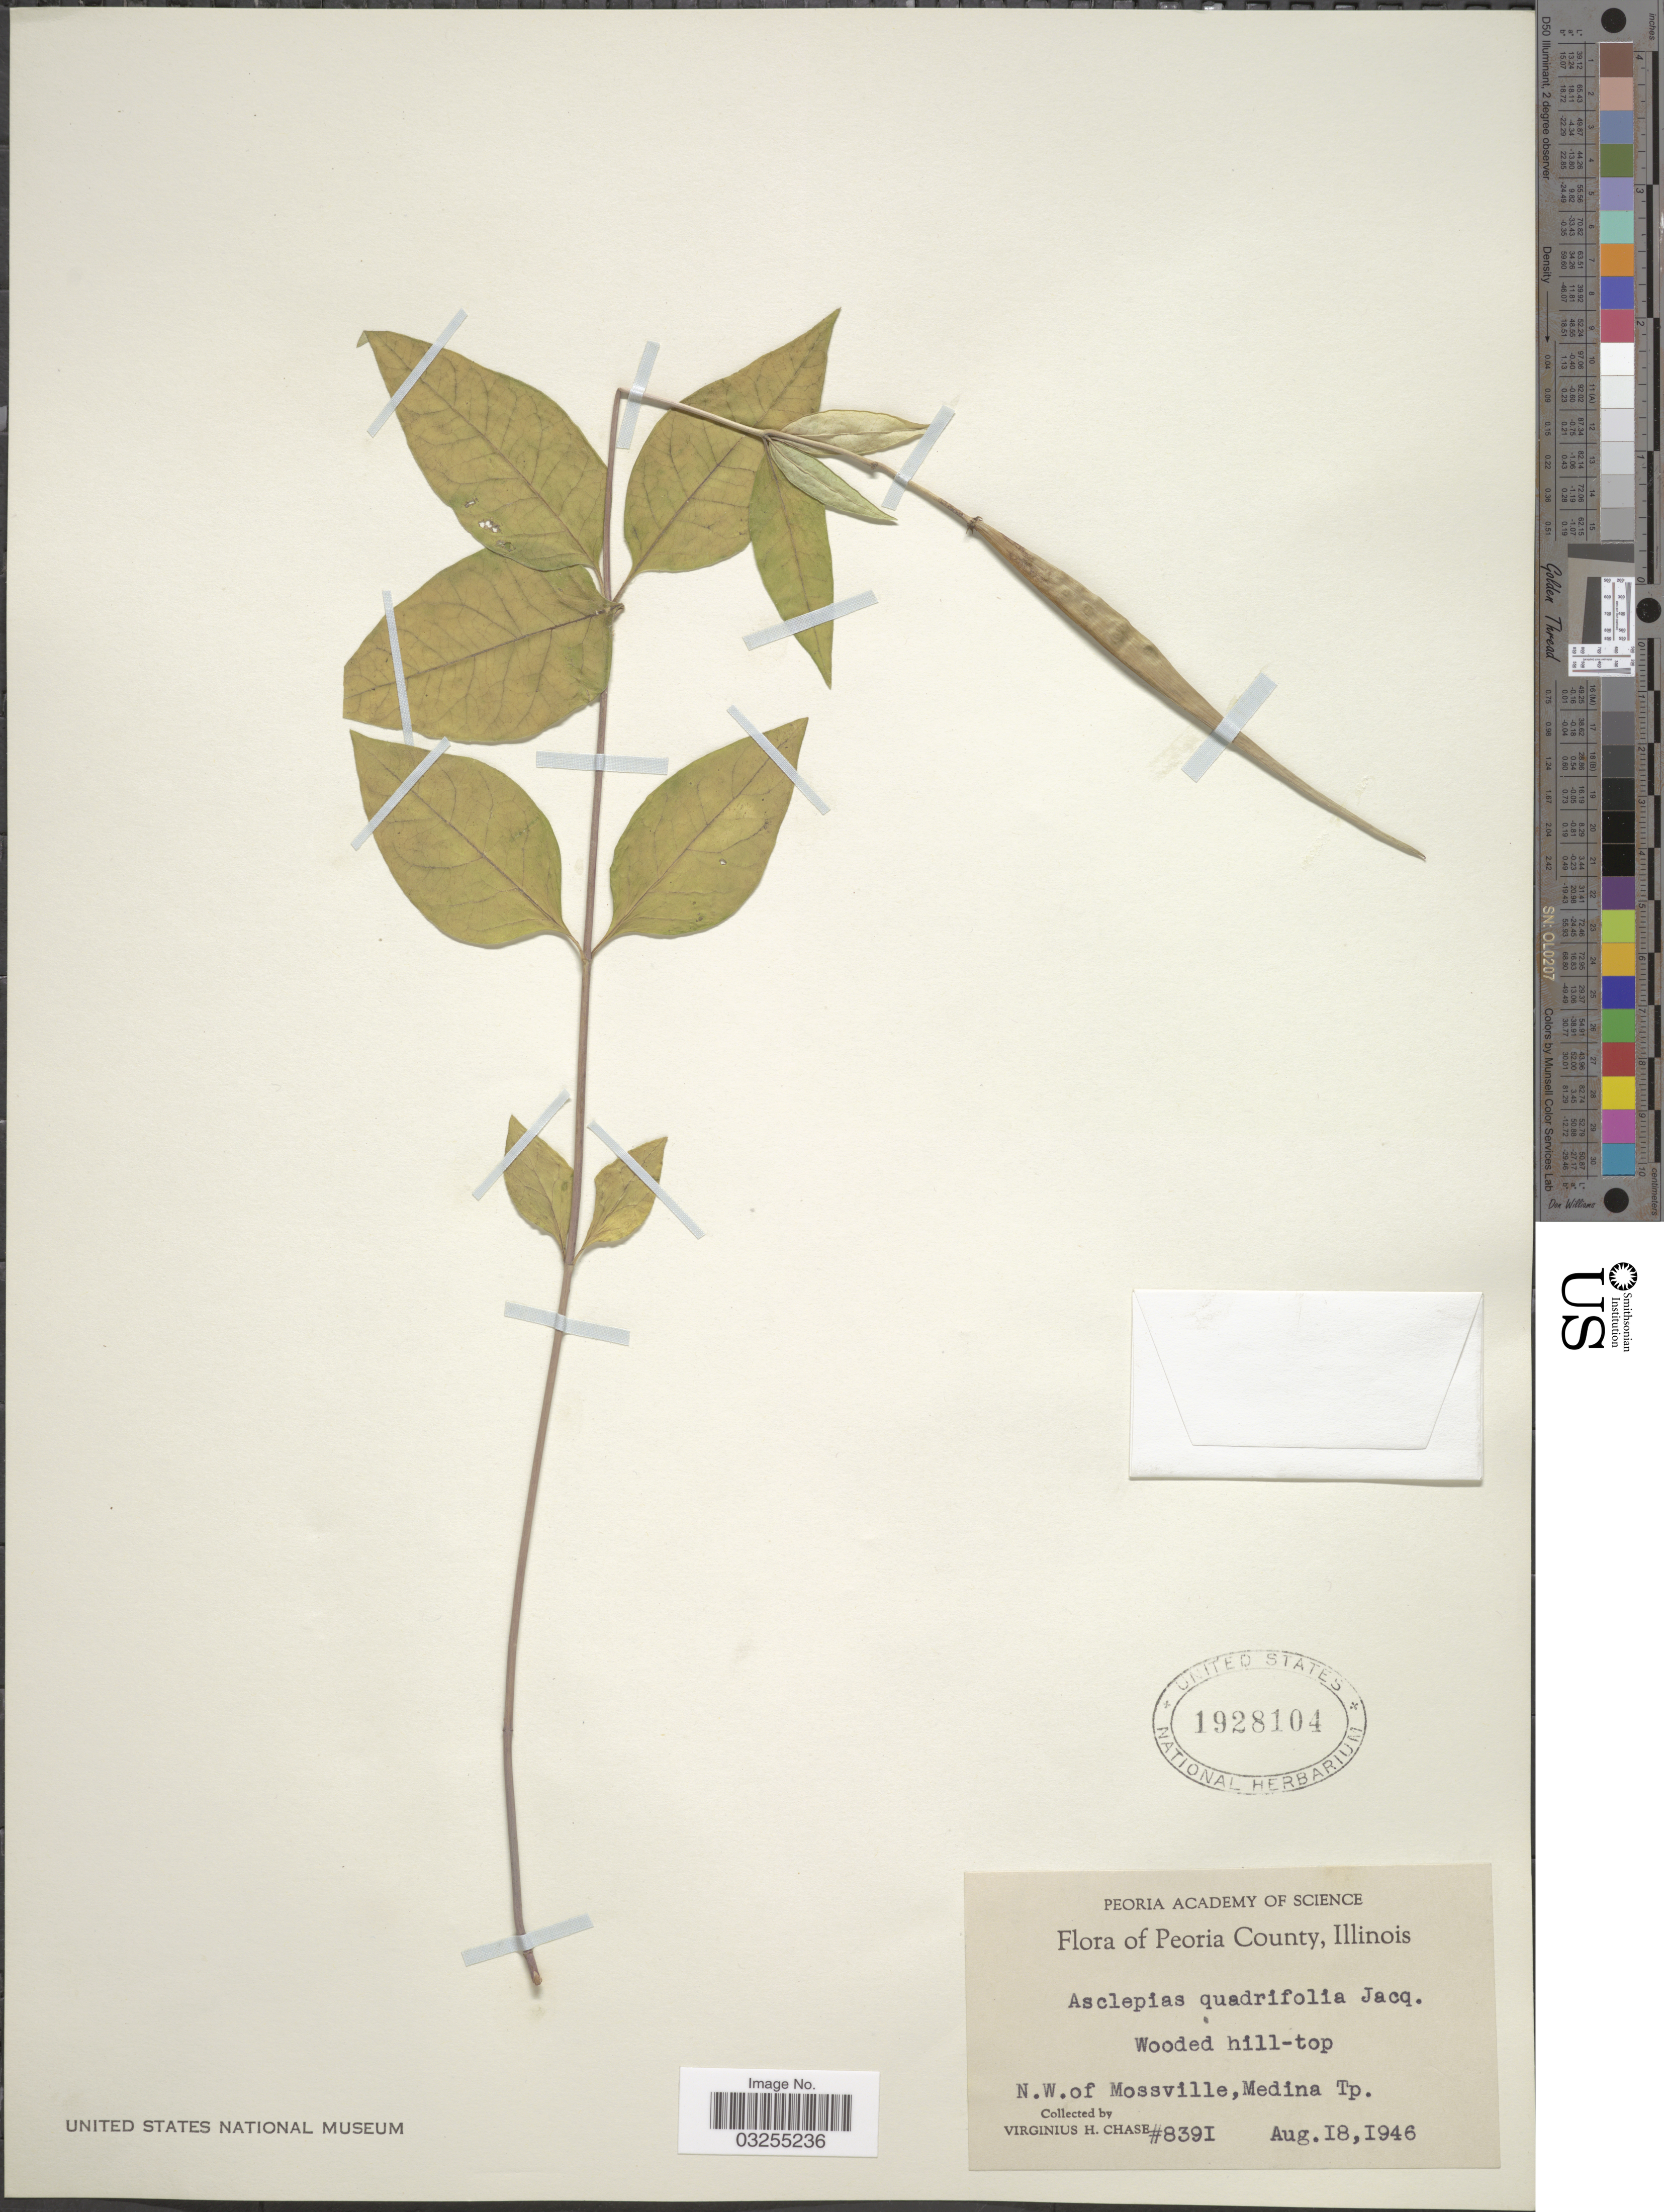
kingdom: Plantae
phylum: Tracheophyta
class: Magnoliopsida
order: Gentianales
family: Apocynaceae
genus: Asclepias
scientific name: Asclepias quadrifolia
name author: Jacq.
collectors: V. H. Chase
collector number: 8391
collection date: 1946-08-18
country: United States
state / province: Illinois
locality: Peoria County. Wooded hill-top. N.W. of Mossville, Medina Tp.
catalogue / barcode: US 1928104